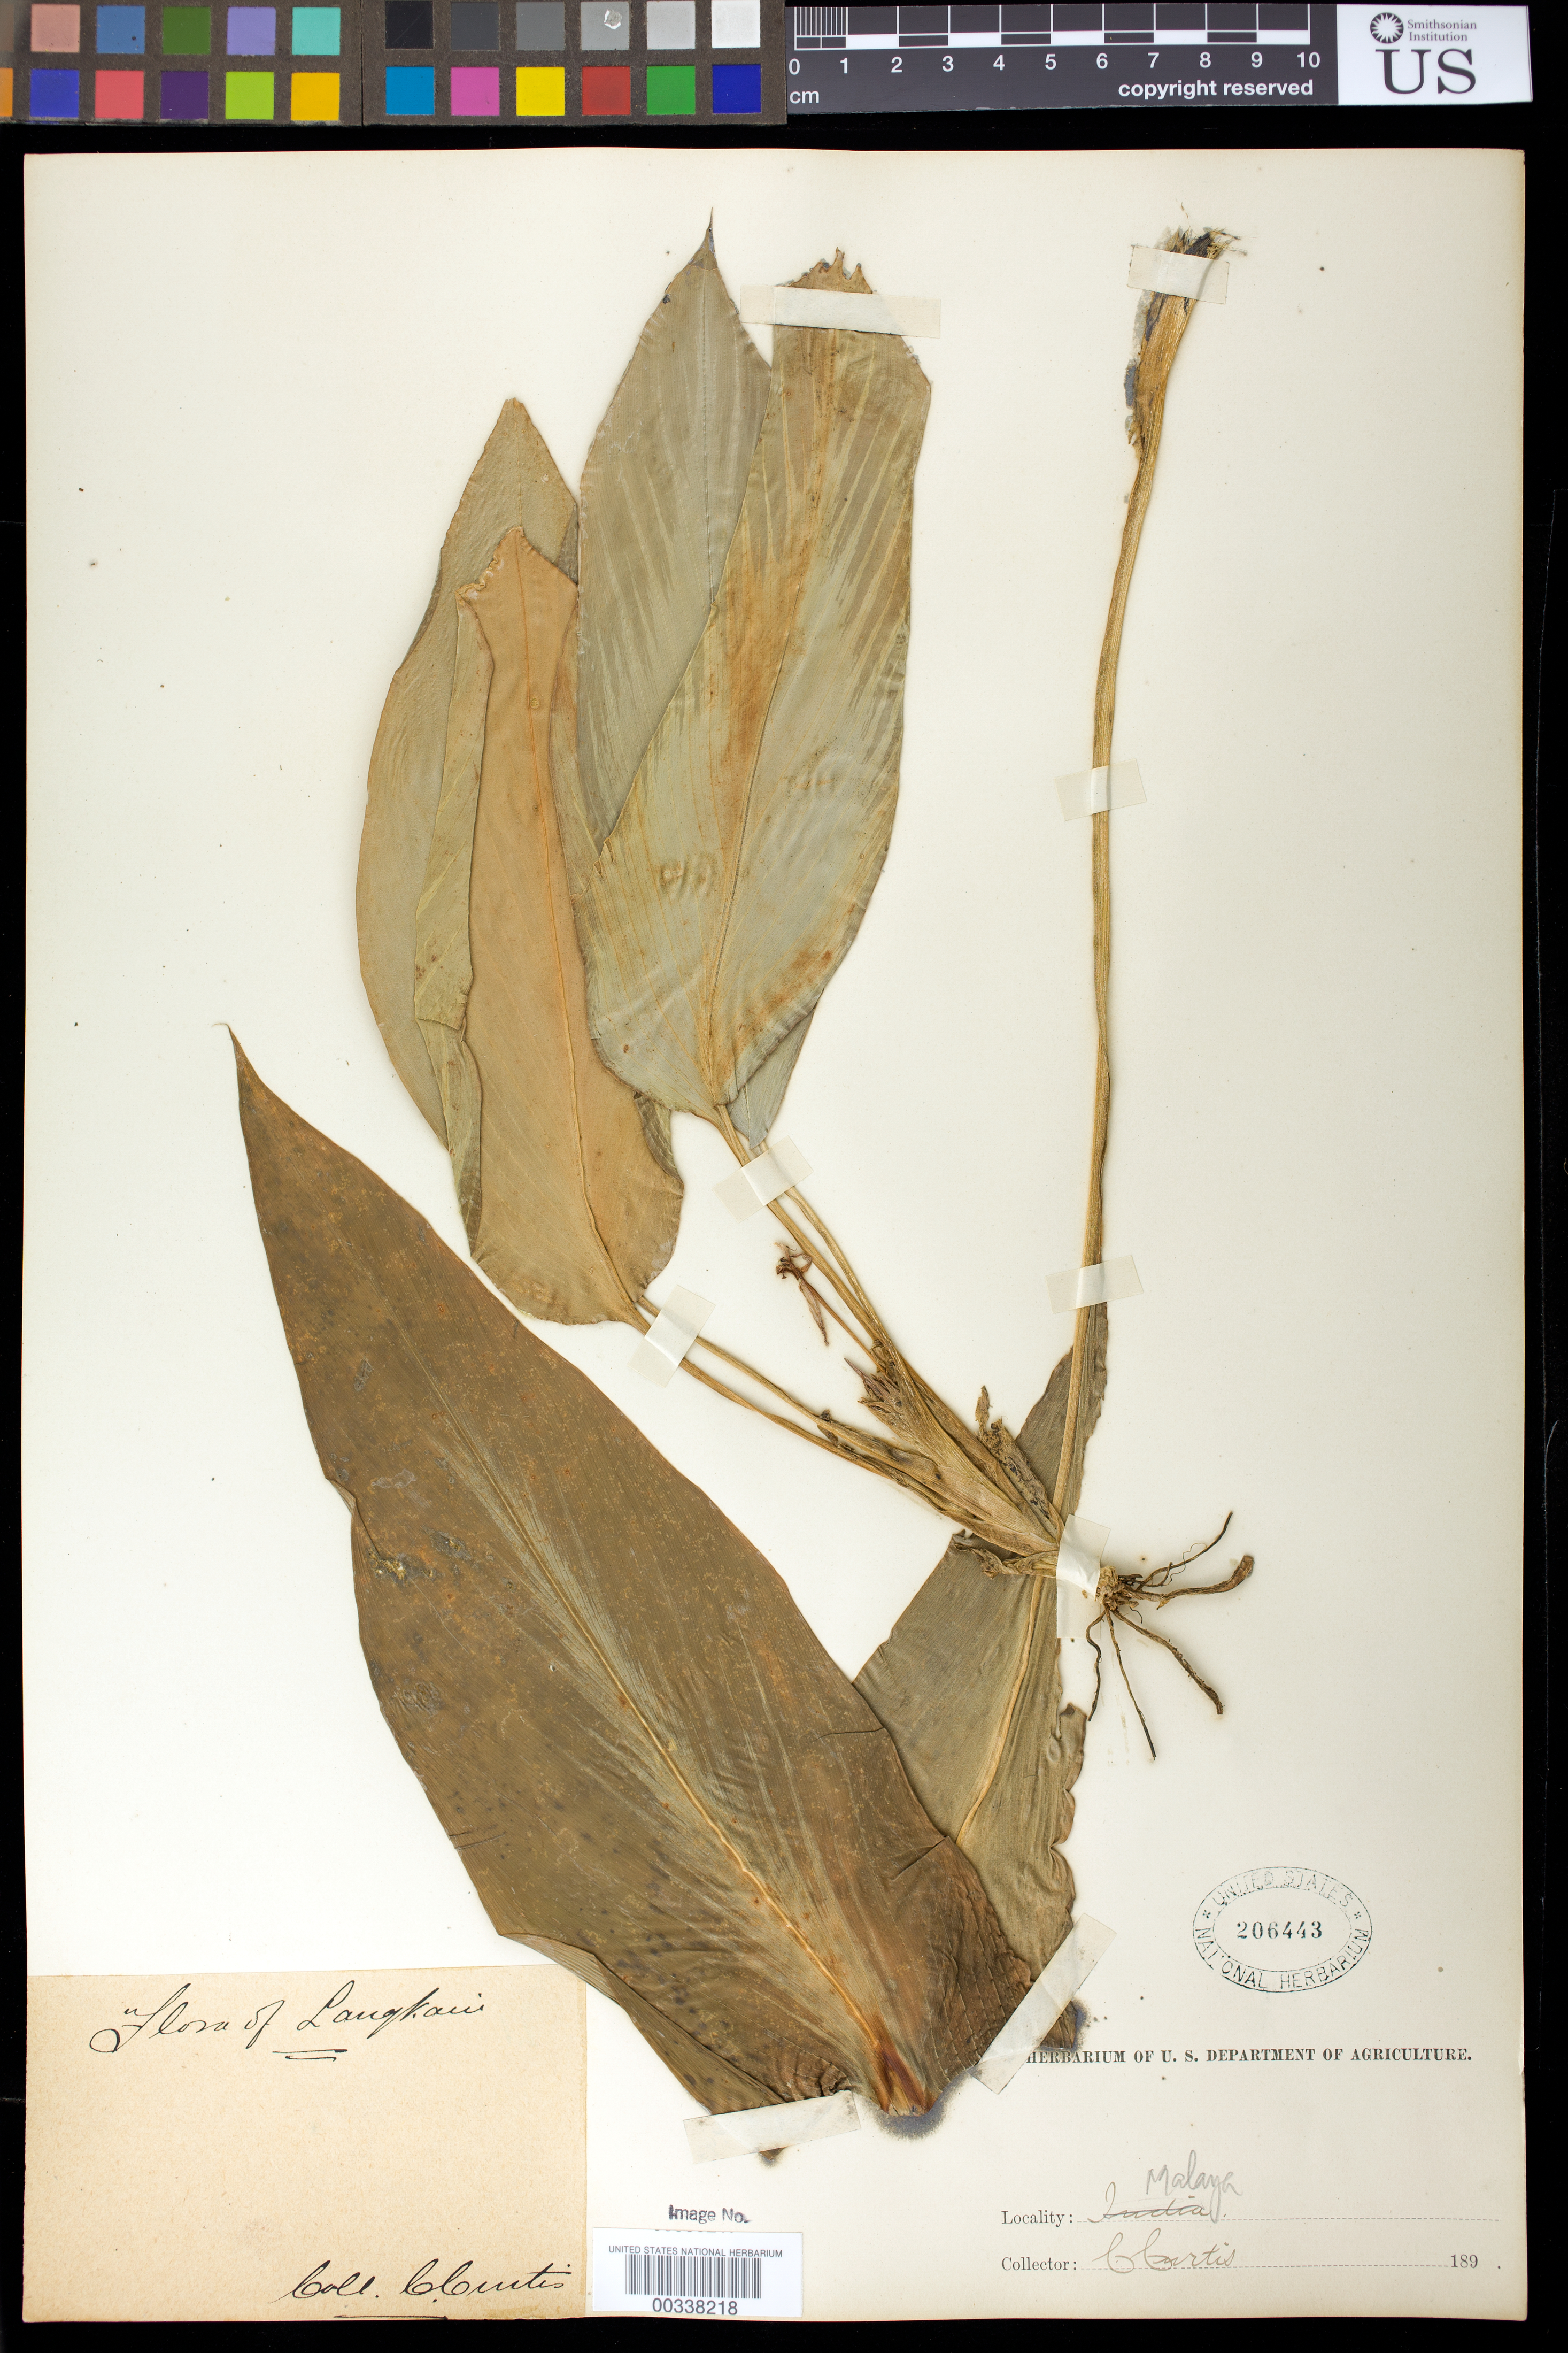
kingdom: Plantae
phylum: Tracheophyta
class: Liliopsida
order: Zingiberales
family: Zingiberaceae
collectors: C. Curtis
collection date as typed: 189-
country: Malaysia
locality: Flora of laugtaui, malaya [Malay Peninsula]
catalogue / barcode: US 206443